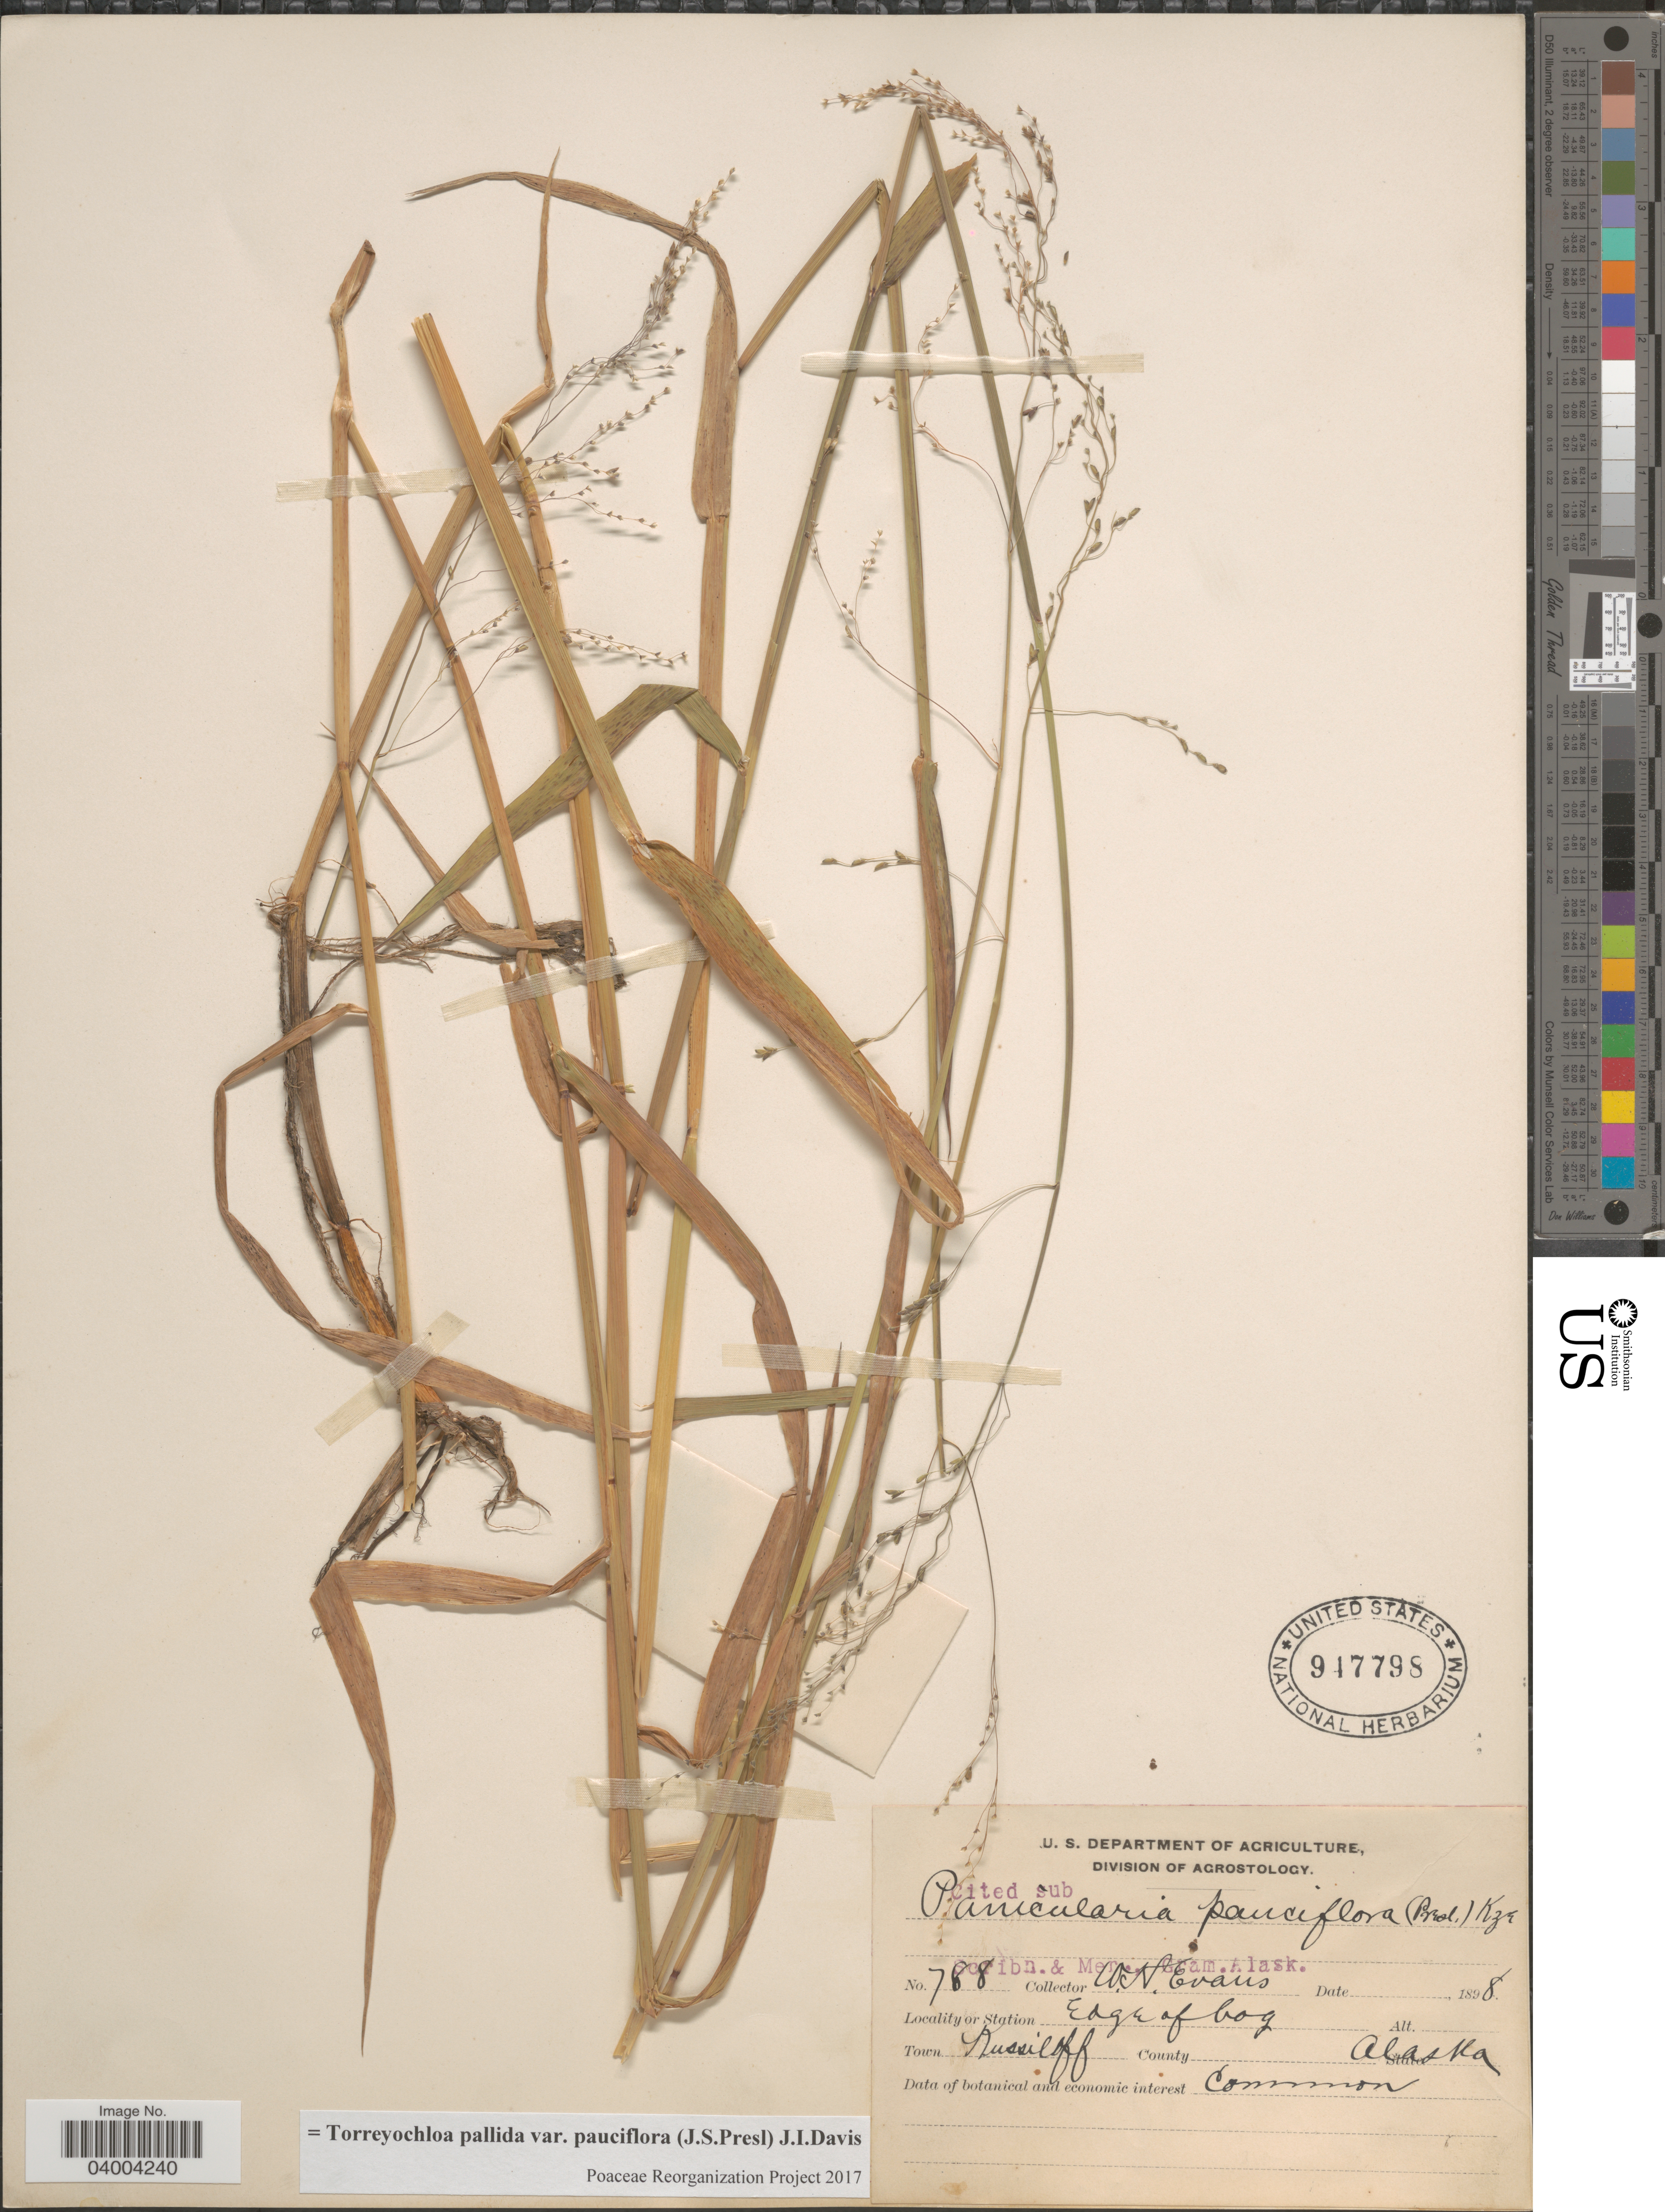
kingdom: Plantae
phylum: Tracheophyta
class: Liliopsida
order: Poales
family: Poaceae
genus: Torreyochloa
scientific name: Torreyochloa pallida var. pauciflora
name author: (J. Presl) J.I. Davis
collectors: W. H. Evans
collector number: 788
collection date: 1898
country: United States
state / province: Alaska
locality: Edge of bog. Town Kussiloff.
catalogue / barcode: US 947798